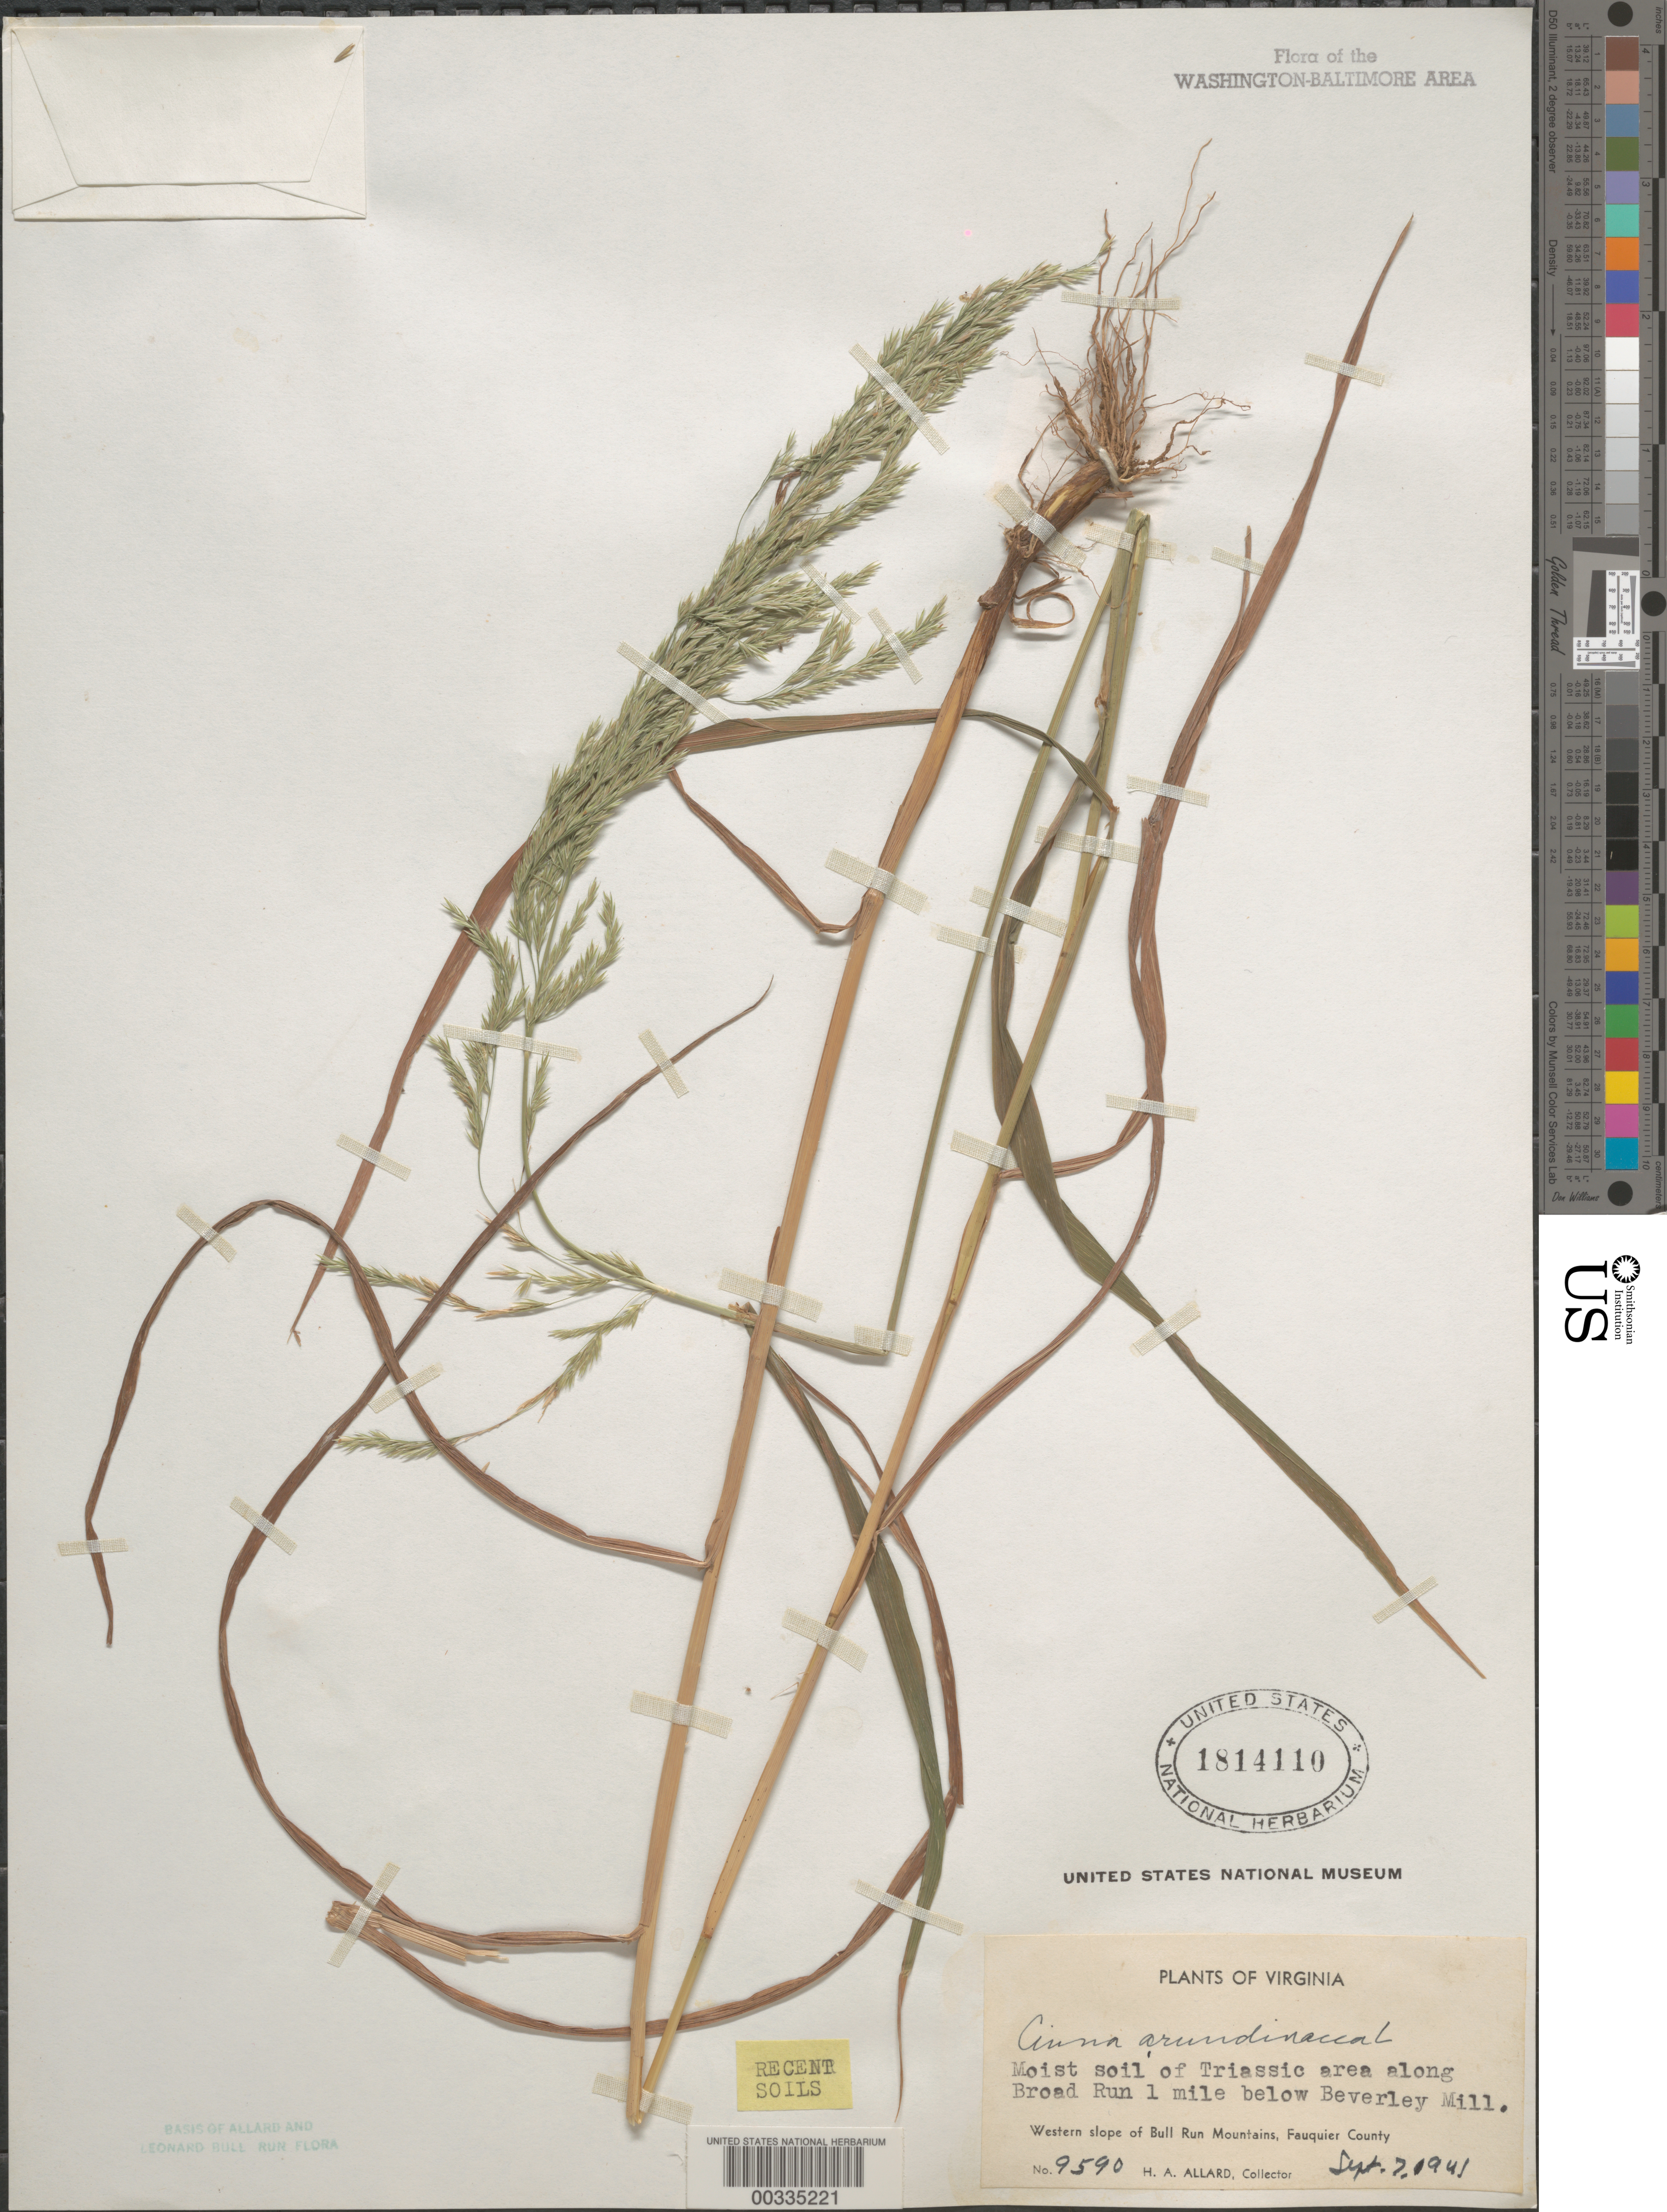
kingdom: Plantae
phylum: Tracheophyta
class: Liliopsida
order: Poales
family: Poaceae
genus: Cinna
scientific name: Cinna arundinacea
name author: L.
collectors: H. A. Allard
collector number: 9590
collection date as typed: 07 Sep 1941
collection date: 1941-09-07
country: United States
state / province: Virginia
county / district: Fauquier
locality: Broad Run below Beverley Mill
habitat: Moist soil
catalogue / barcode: US 1814110